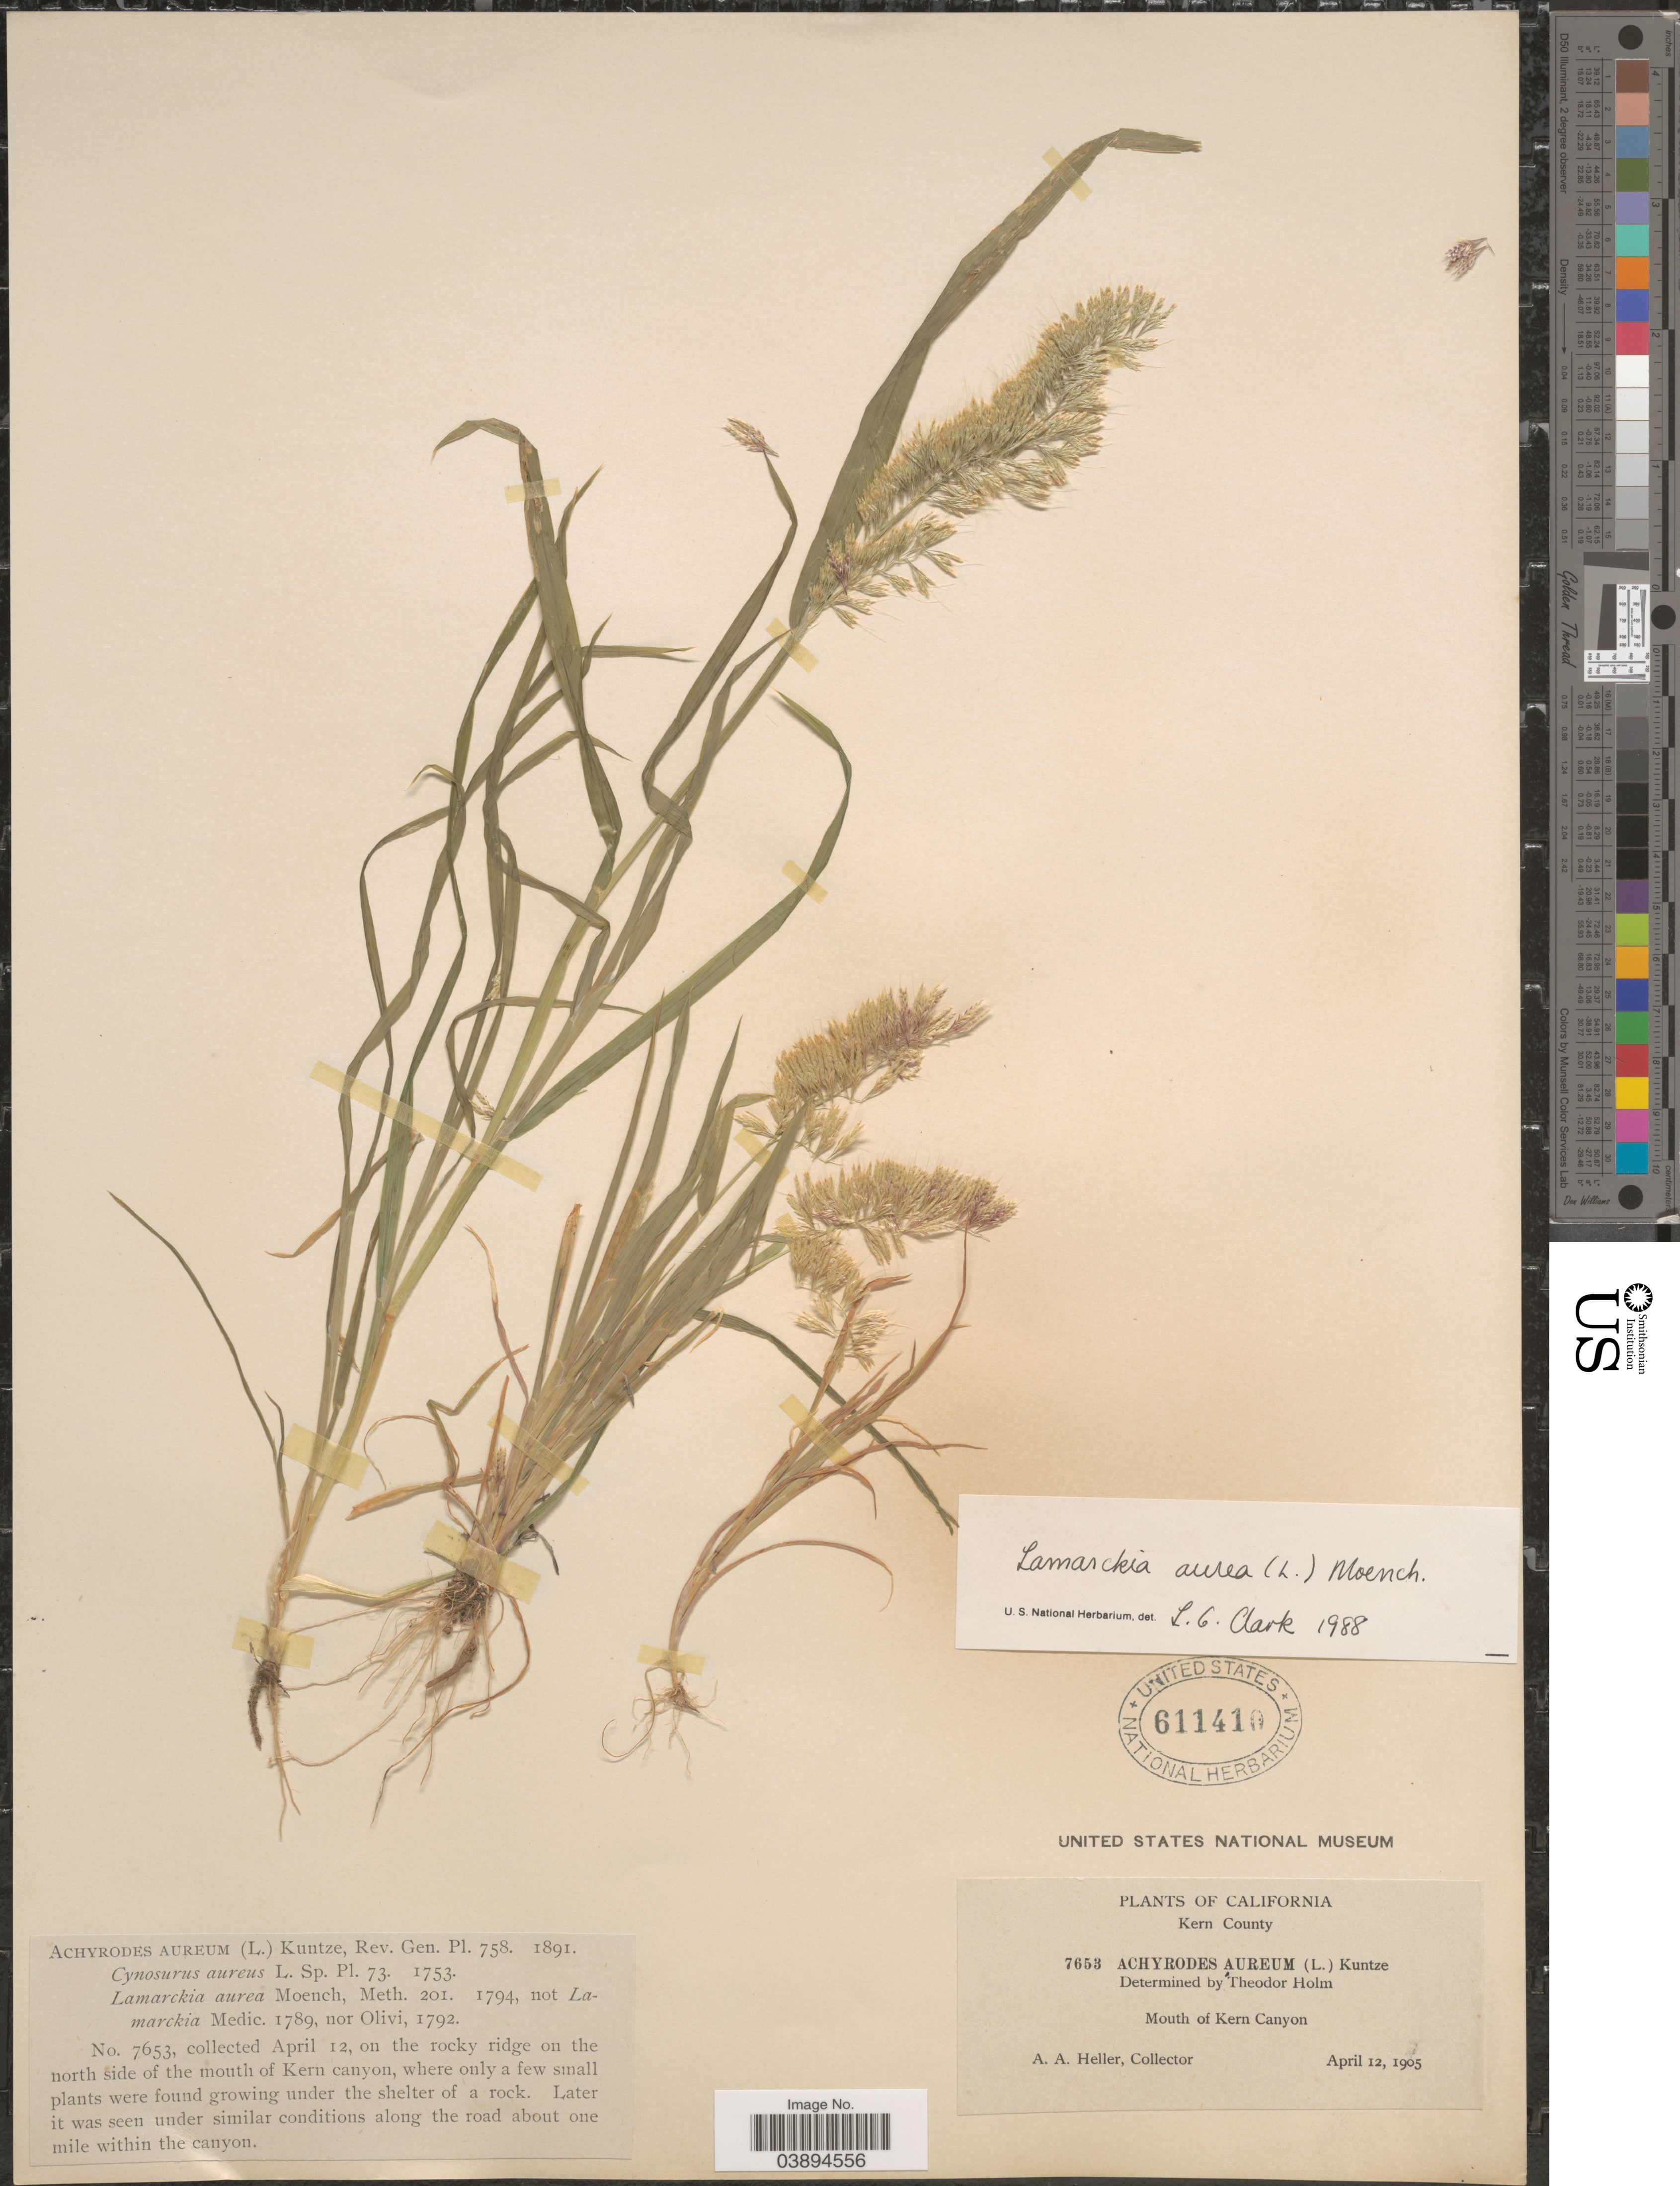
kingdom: Plantae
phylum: Tracheophyta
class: Liliopsida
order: Poales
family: Poaceae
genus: Lamarckia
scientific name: Lamarckia aurea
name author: (L.) Moench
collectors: A. A. Heller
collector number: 7653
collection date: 1905-04-12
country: United States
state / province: California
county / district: Kern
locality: Kern County. Mouth of Kern Canyon.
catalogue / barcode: US 611410